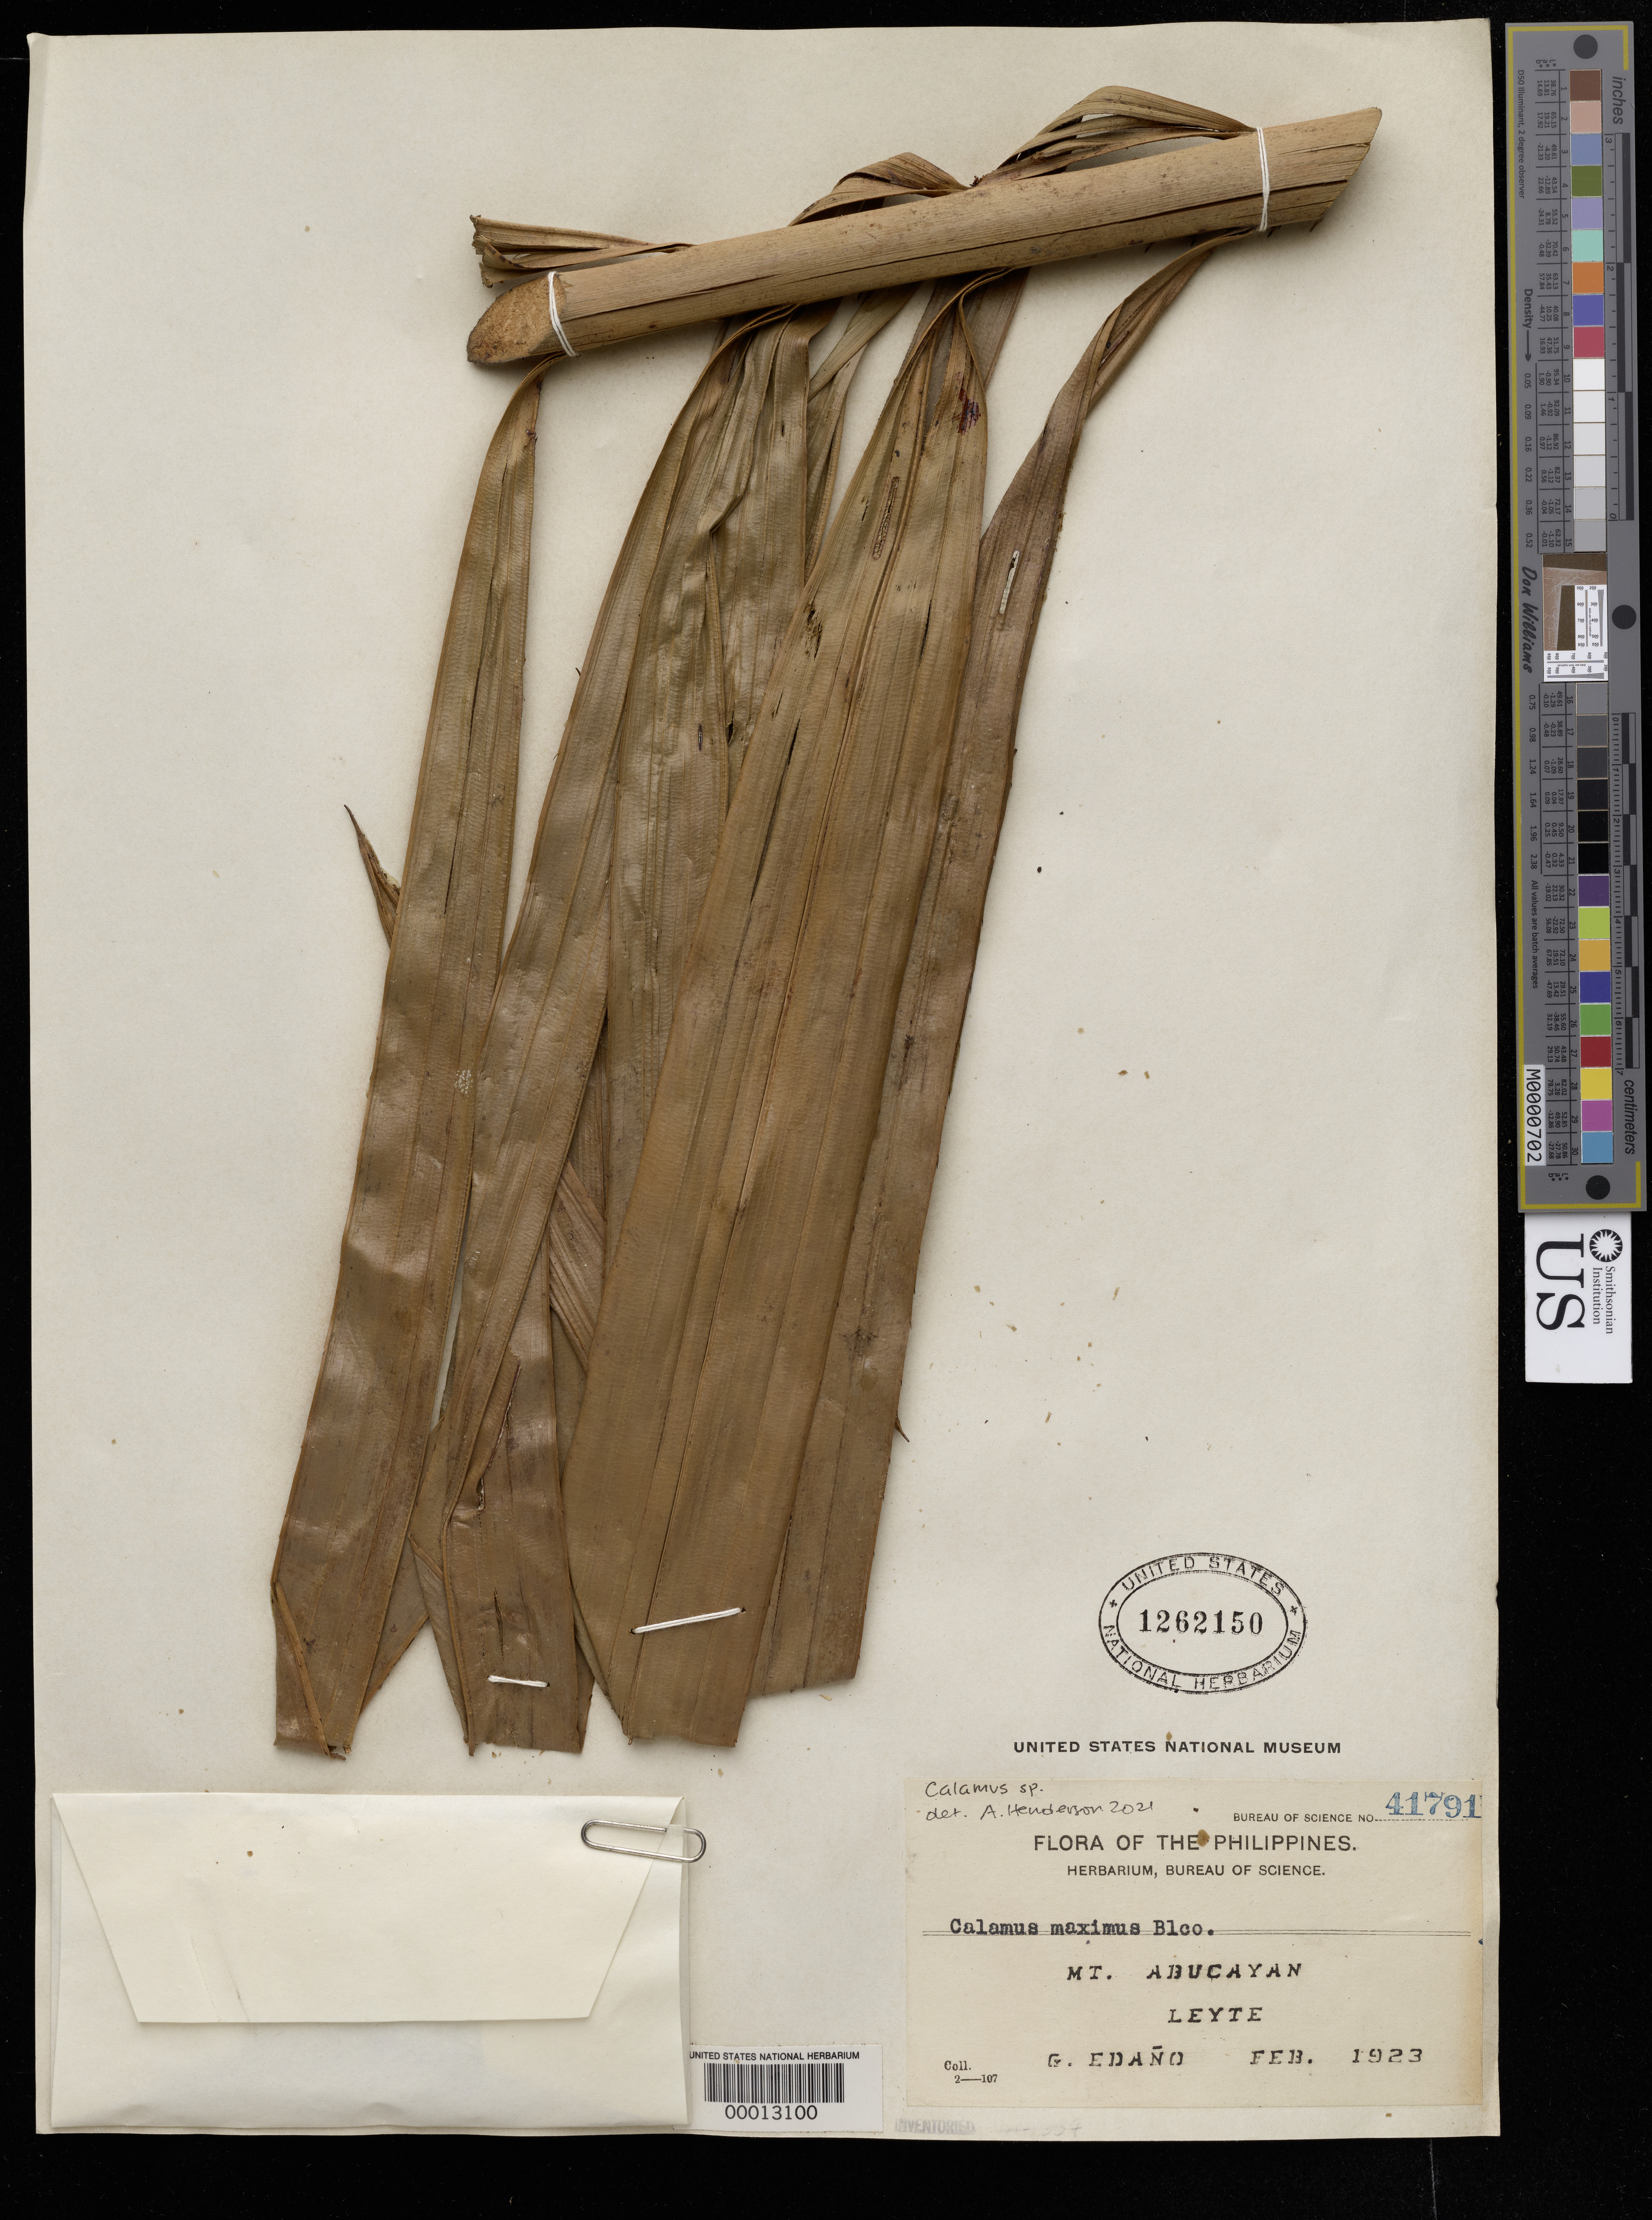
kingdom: Plantae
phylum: Tracheophyta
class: Liliopsida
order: Arecales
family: Arecaceae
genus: Calamus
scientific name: Calamus sp.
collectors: G. Edaño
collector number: Bureau of Science 41791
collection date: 1923-02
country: Philippines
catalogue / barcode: US 1262150